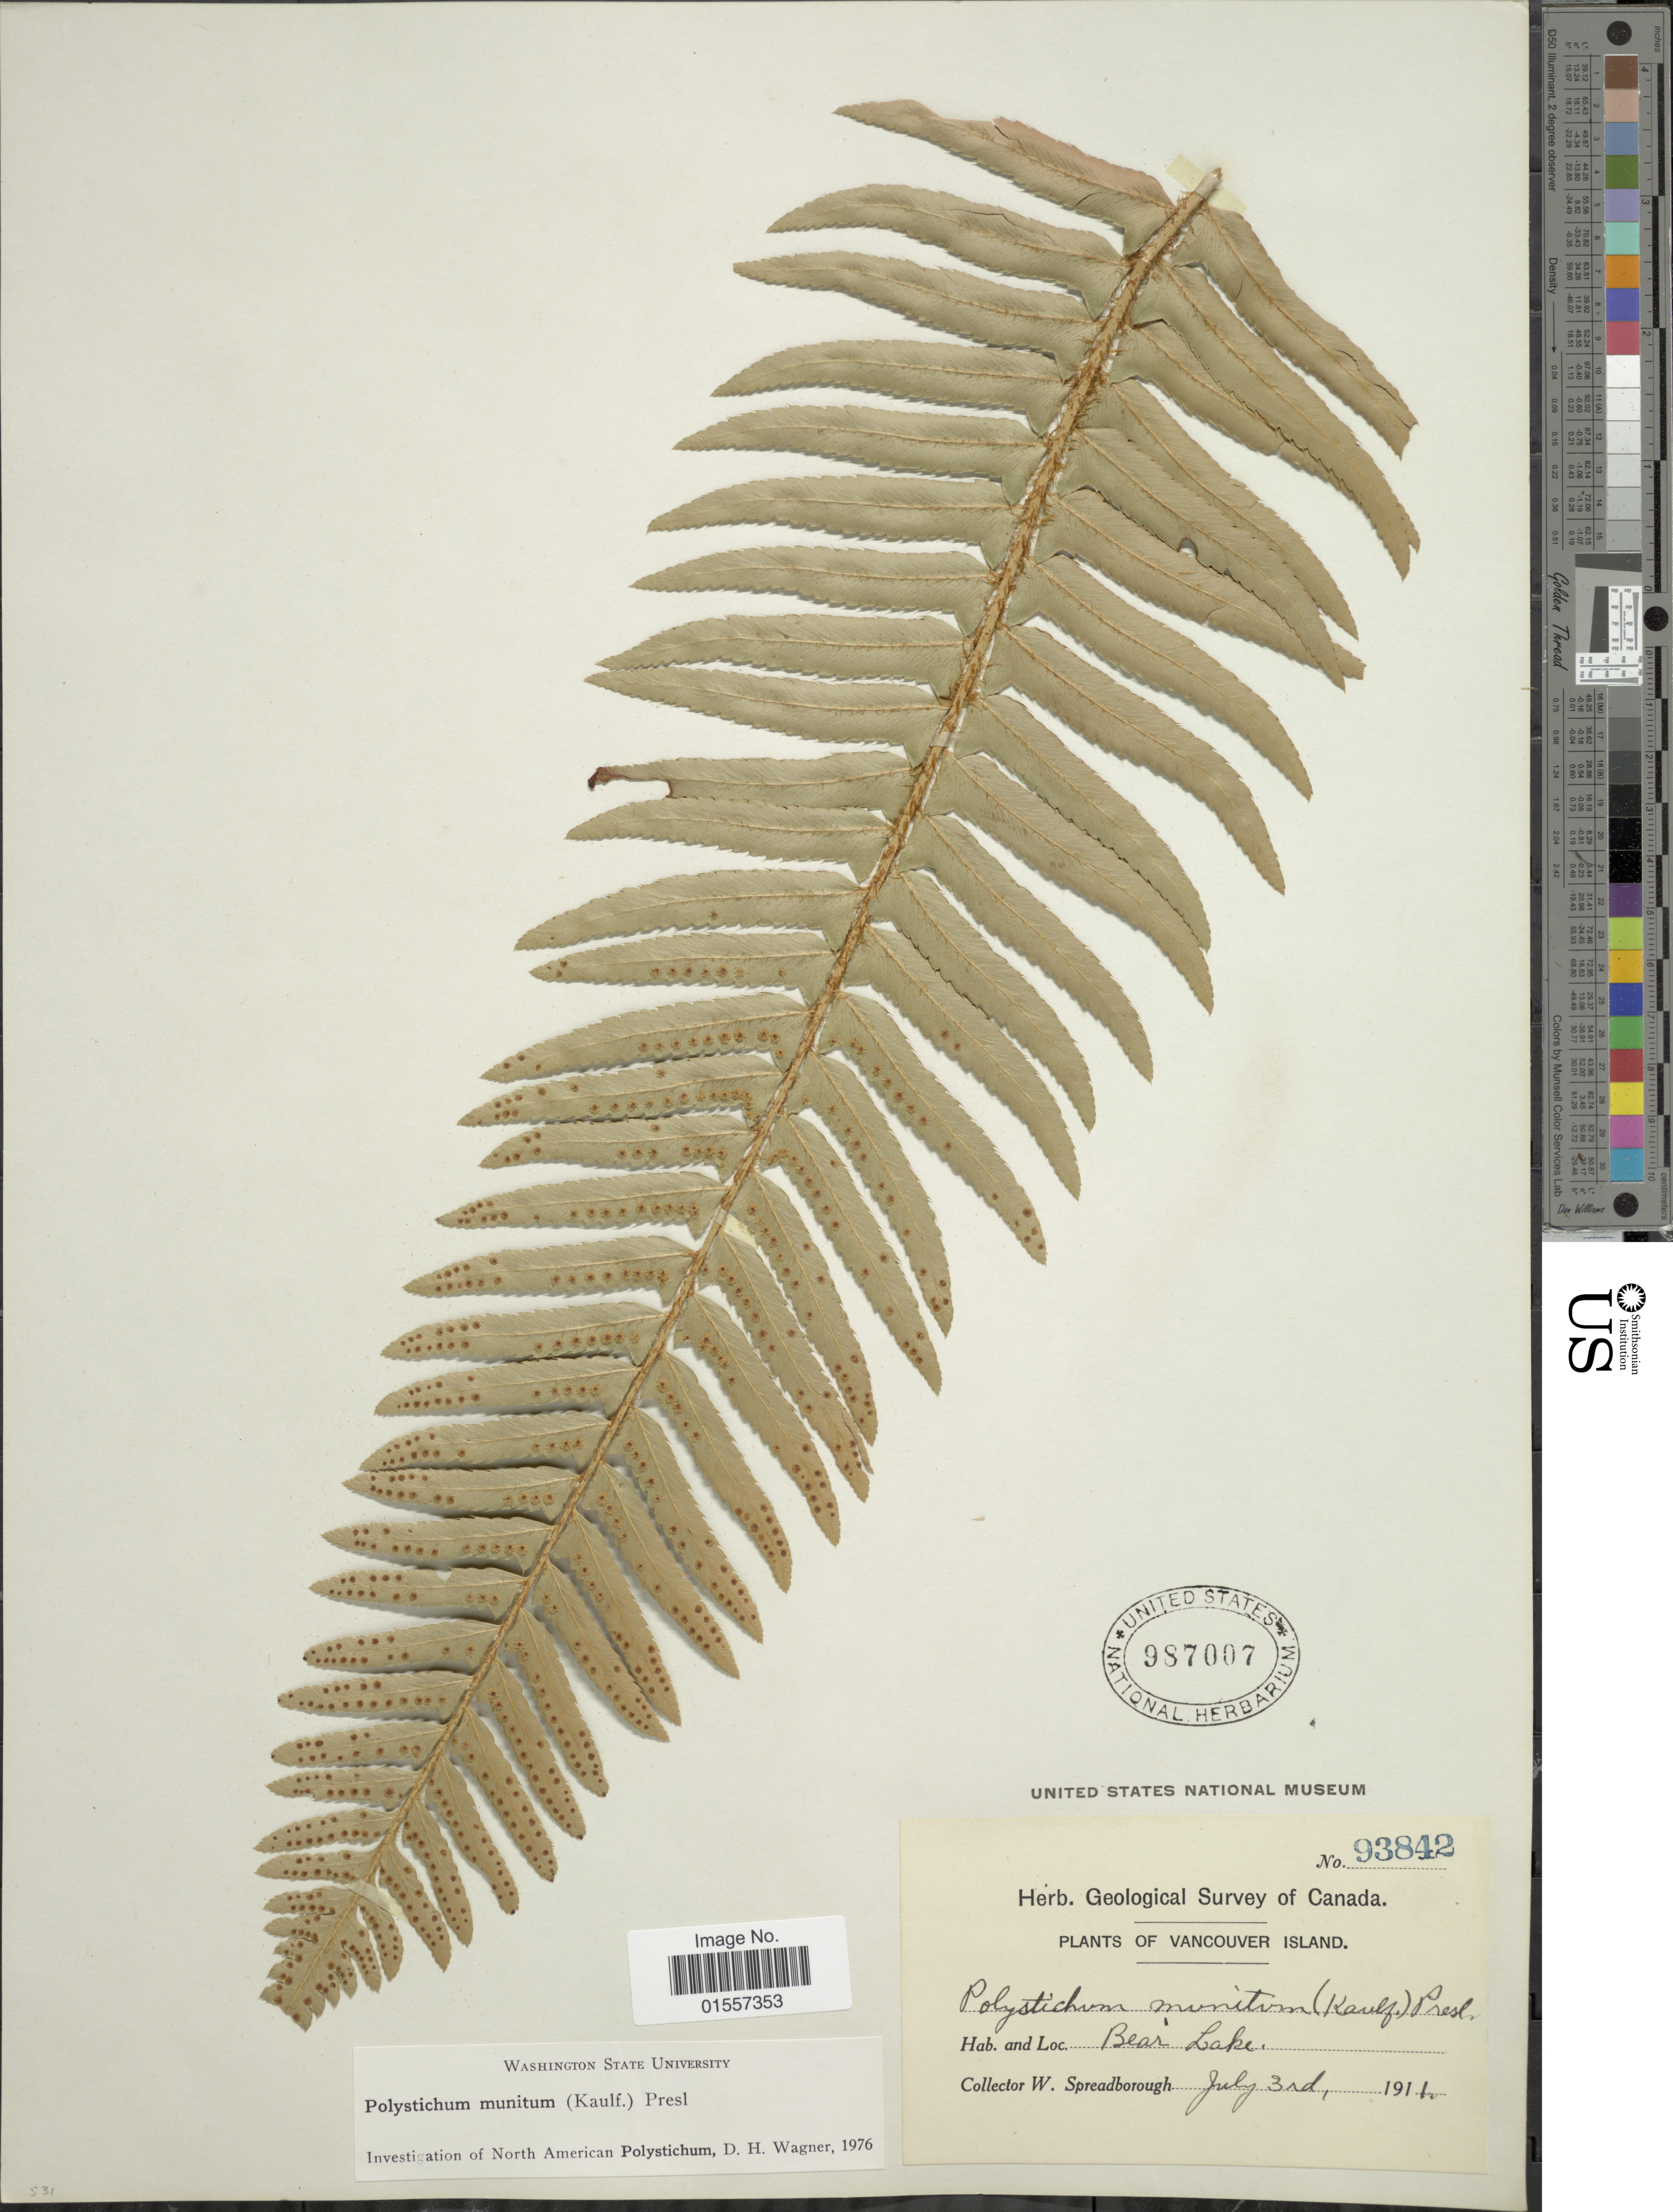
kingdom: Plantae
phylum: Tracheophyta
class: Polypodiopsida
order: Polypodiales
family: Dryopteridaceae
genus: Polystichum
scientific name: Polystichum munitum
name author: (Kaulf.) C. Presl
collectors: W. Spreadborough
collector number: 93842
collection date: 1911-07-03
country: Canada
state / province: British Columbia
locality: Vancouver Island, Bear Lake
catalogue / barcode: US 987007